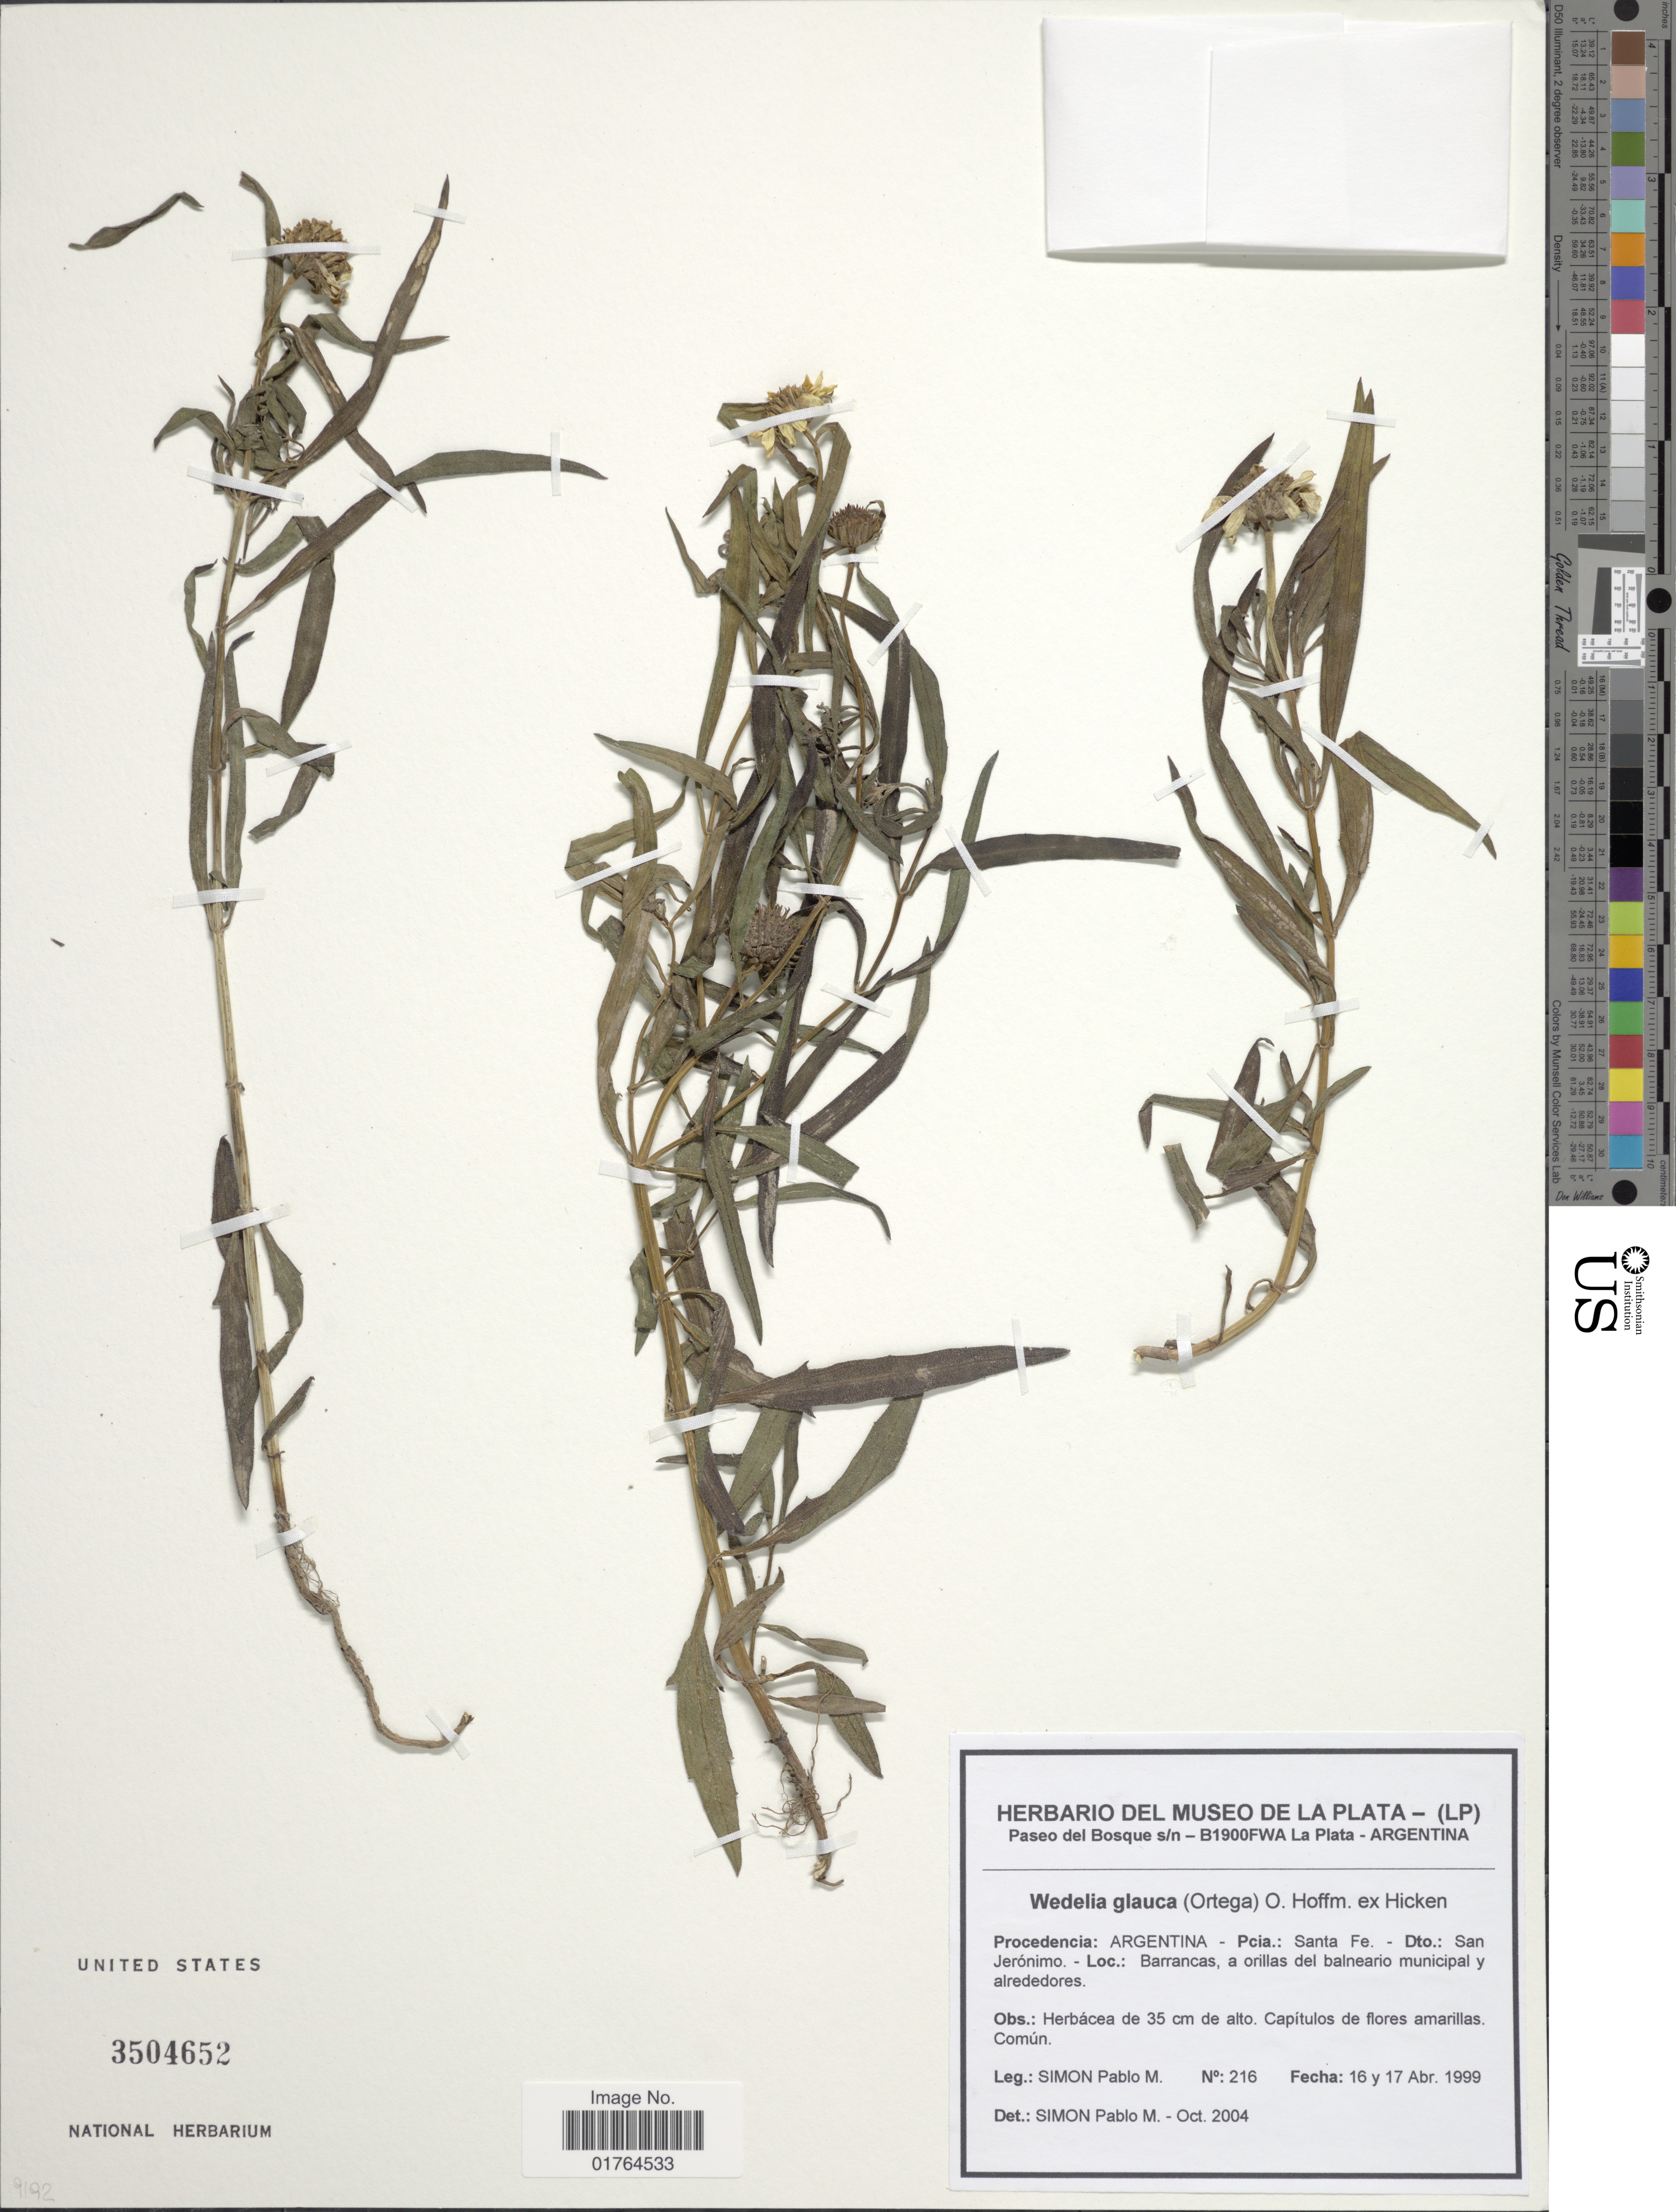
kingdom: Plantae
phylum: Tracheophyta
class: Magnoliopsida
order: Asterales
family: Asteraceae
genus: Wedelia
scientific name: Wedelia glauca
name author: (Ortega) O. Hoffm. ex Hicken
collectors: P. M. Simón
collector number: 216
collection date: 1999-04-16/1999-04-17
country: Argentina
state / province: Santa Fe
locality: Dto. San Jeronimo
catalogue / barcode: US 3504652